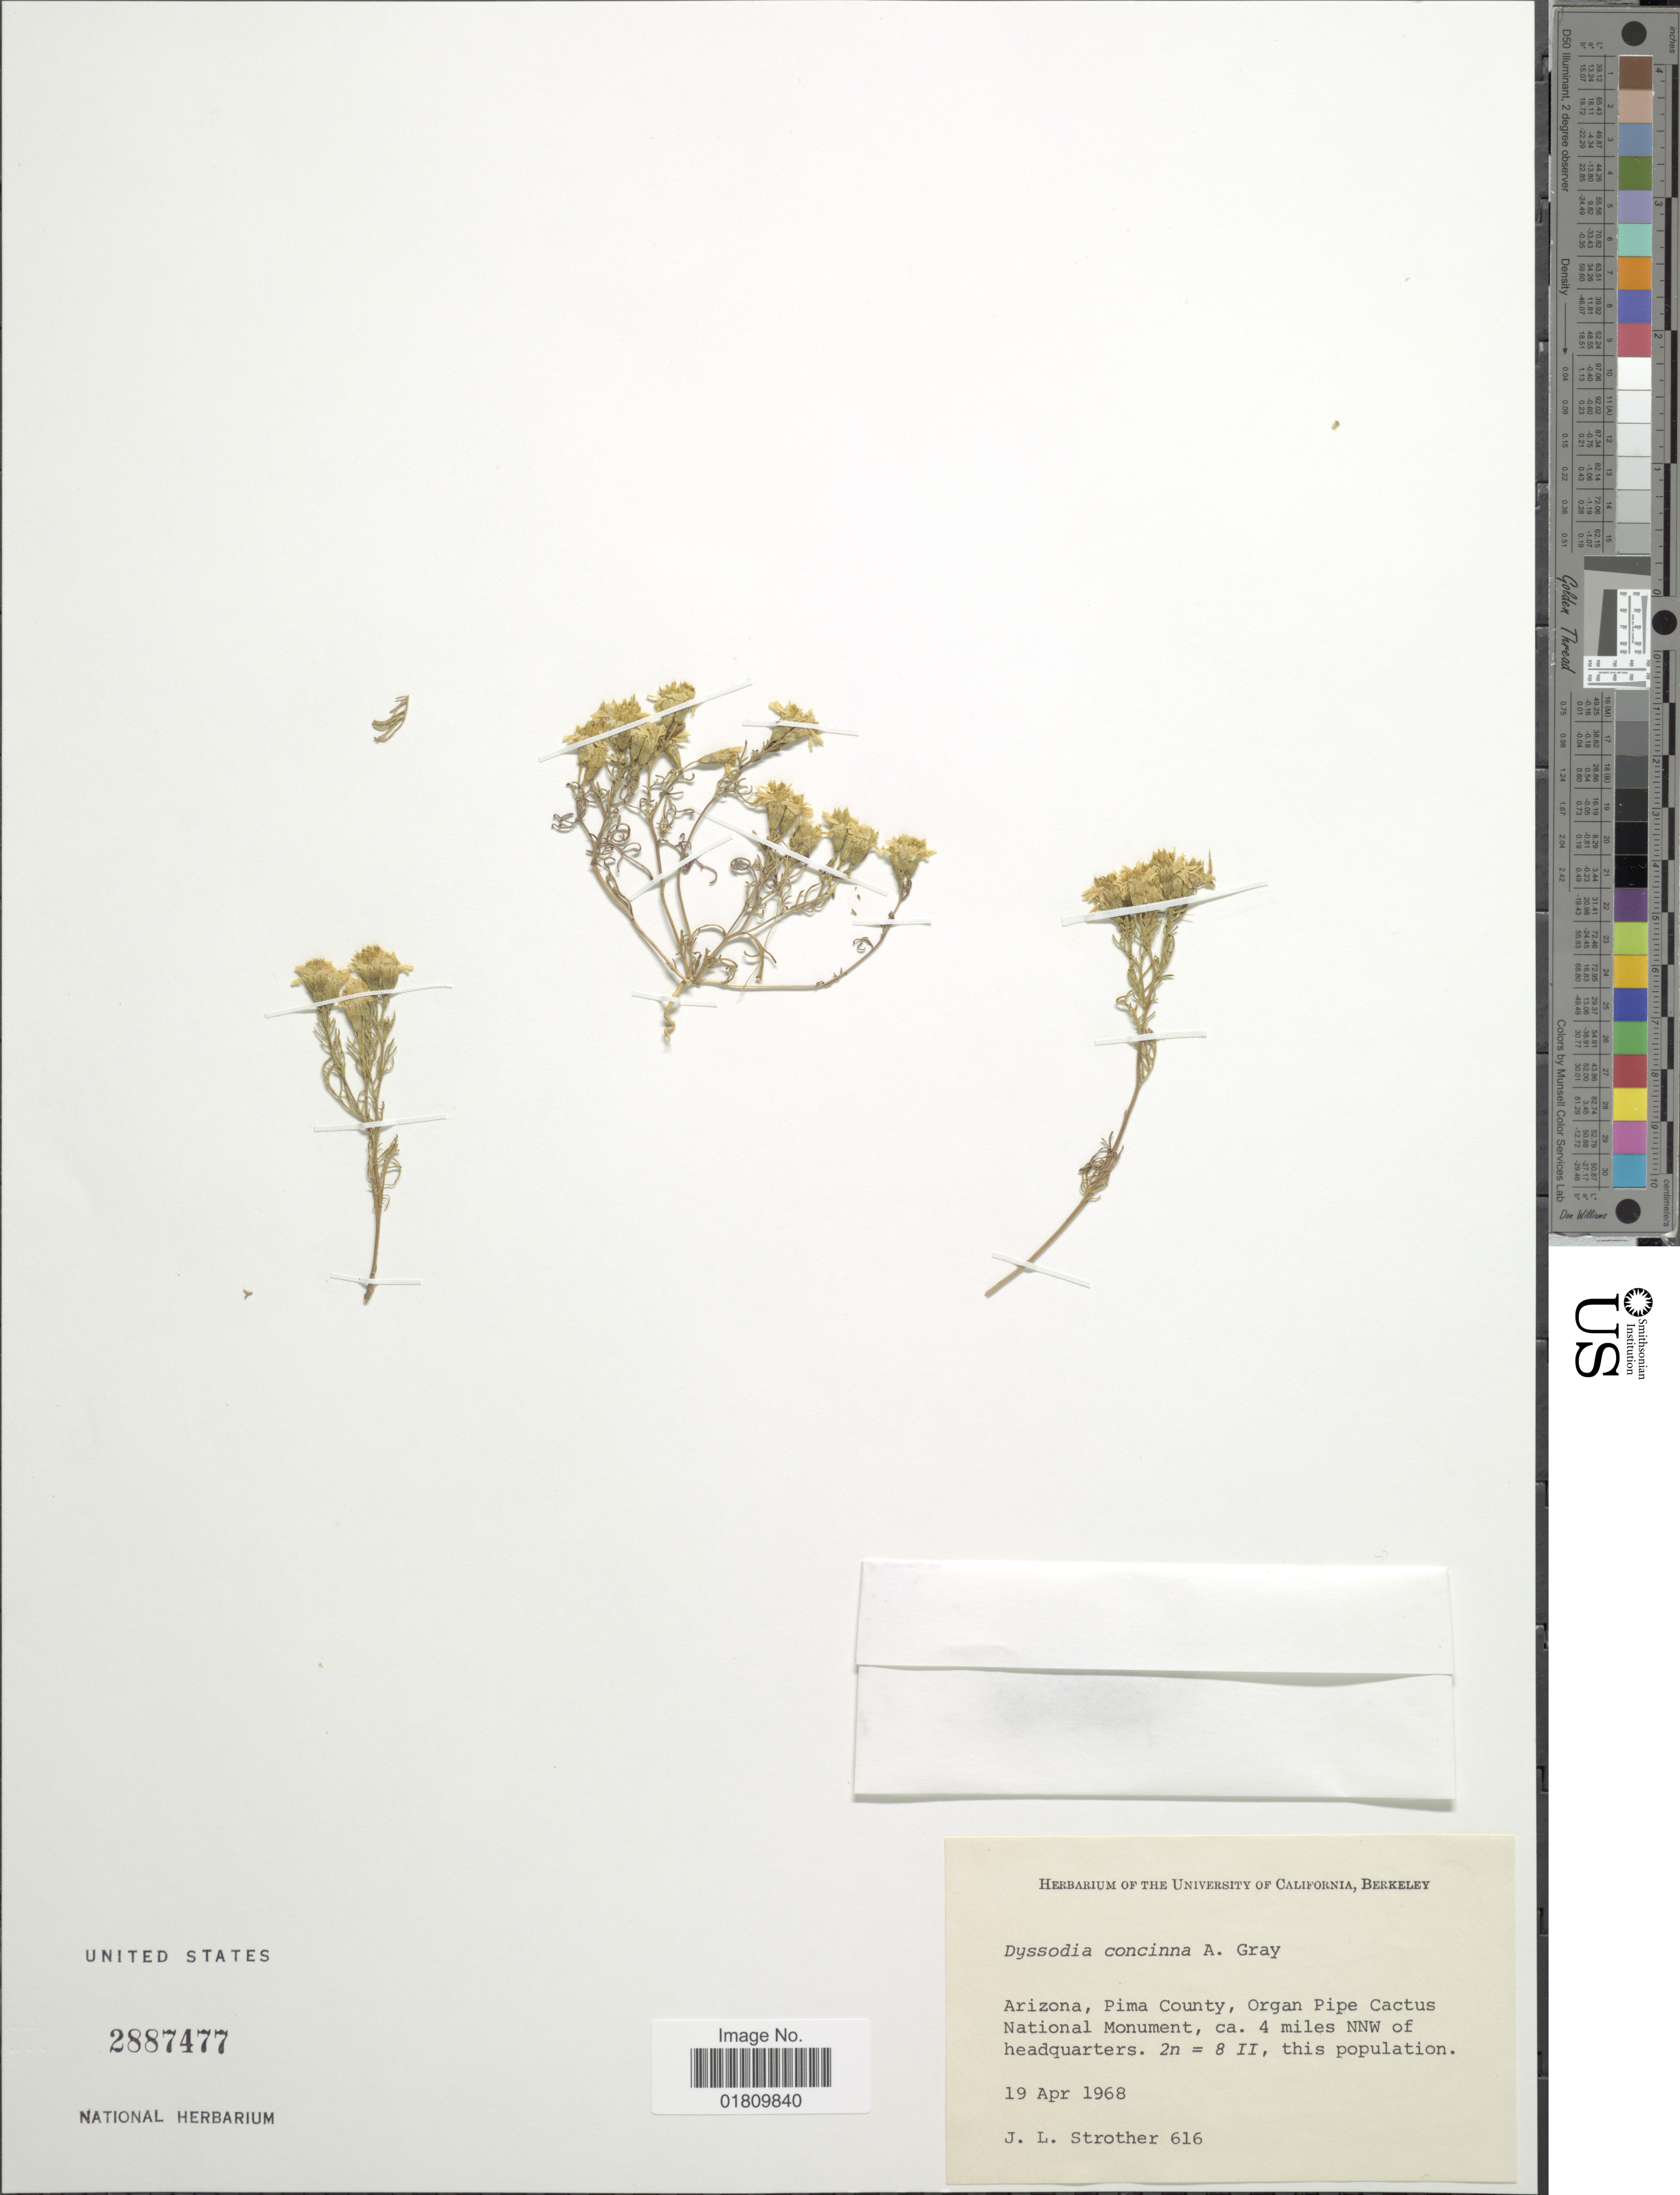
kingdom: Plantae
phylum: Tracheophyta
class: Magnoliopsida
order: Asterales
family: Asteraceae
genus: Thymophylla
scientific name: Thymophylla concinna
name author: (A. Gray) Strother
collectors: J. L. Strother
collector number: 616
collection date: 1968-04-19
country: United States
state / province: Arizona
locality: Pima County, Organ Pipe Cactus National Monument, ca. 4 miles NNW of headquarters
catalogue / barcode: US 2887477